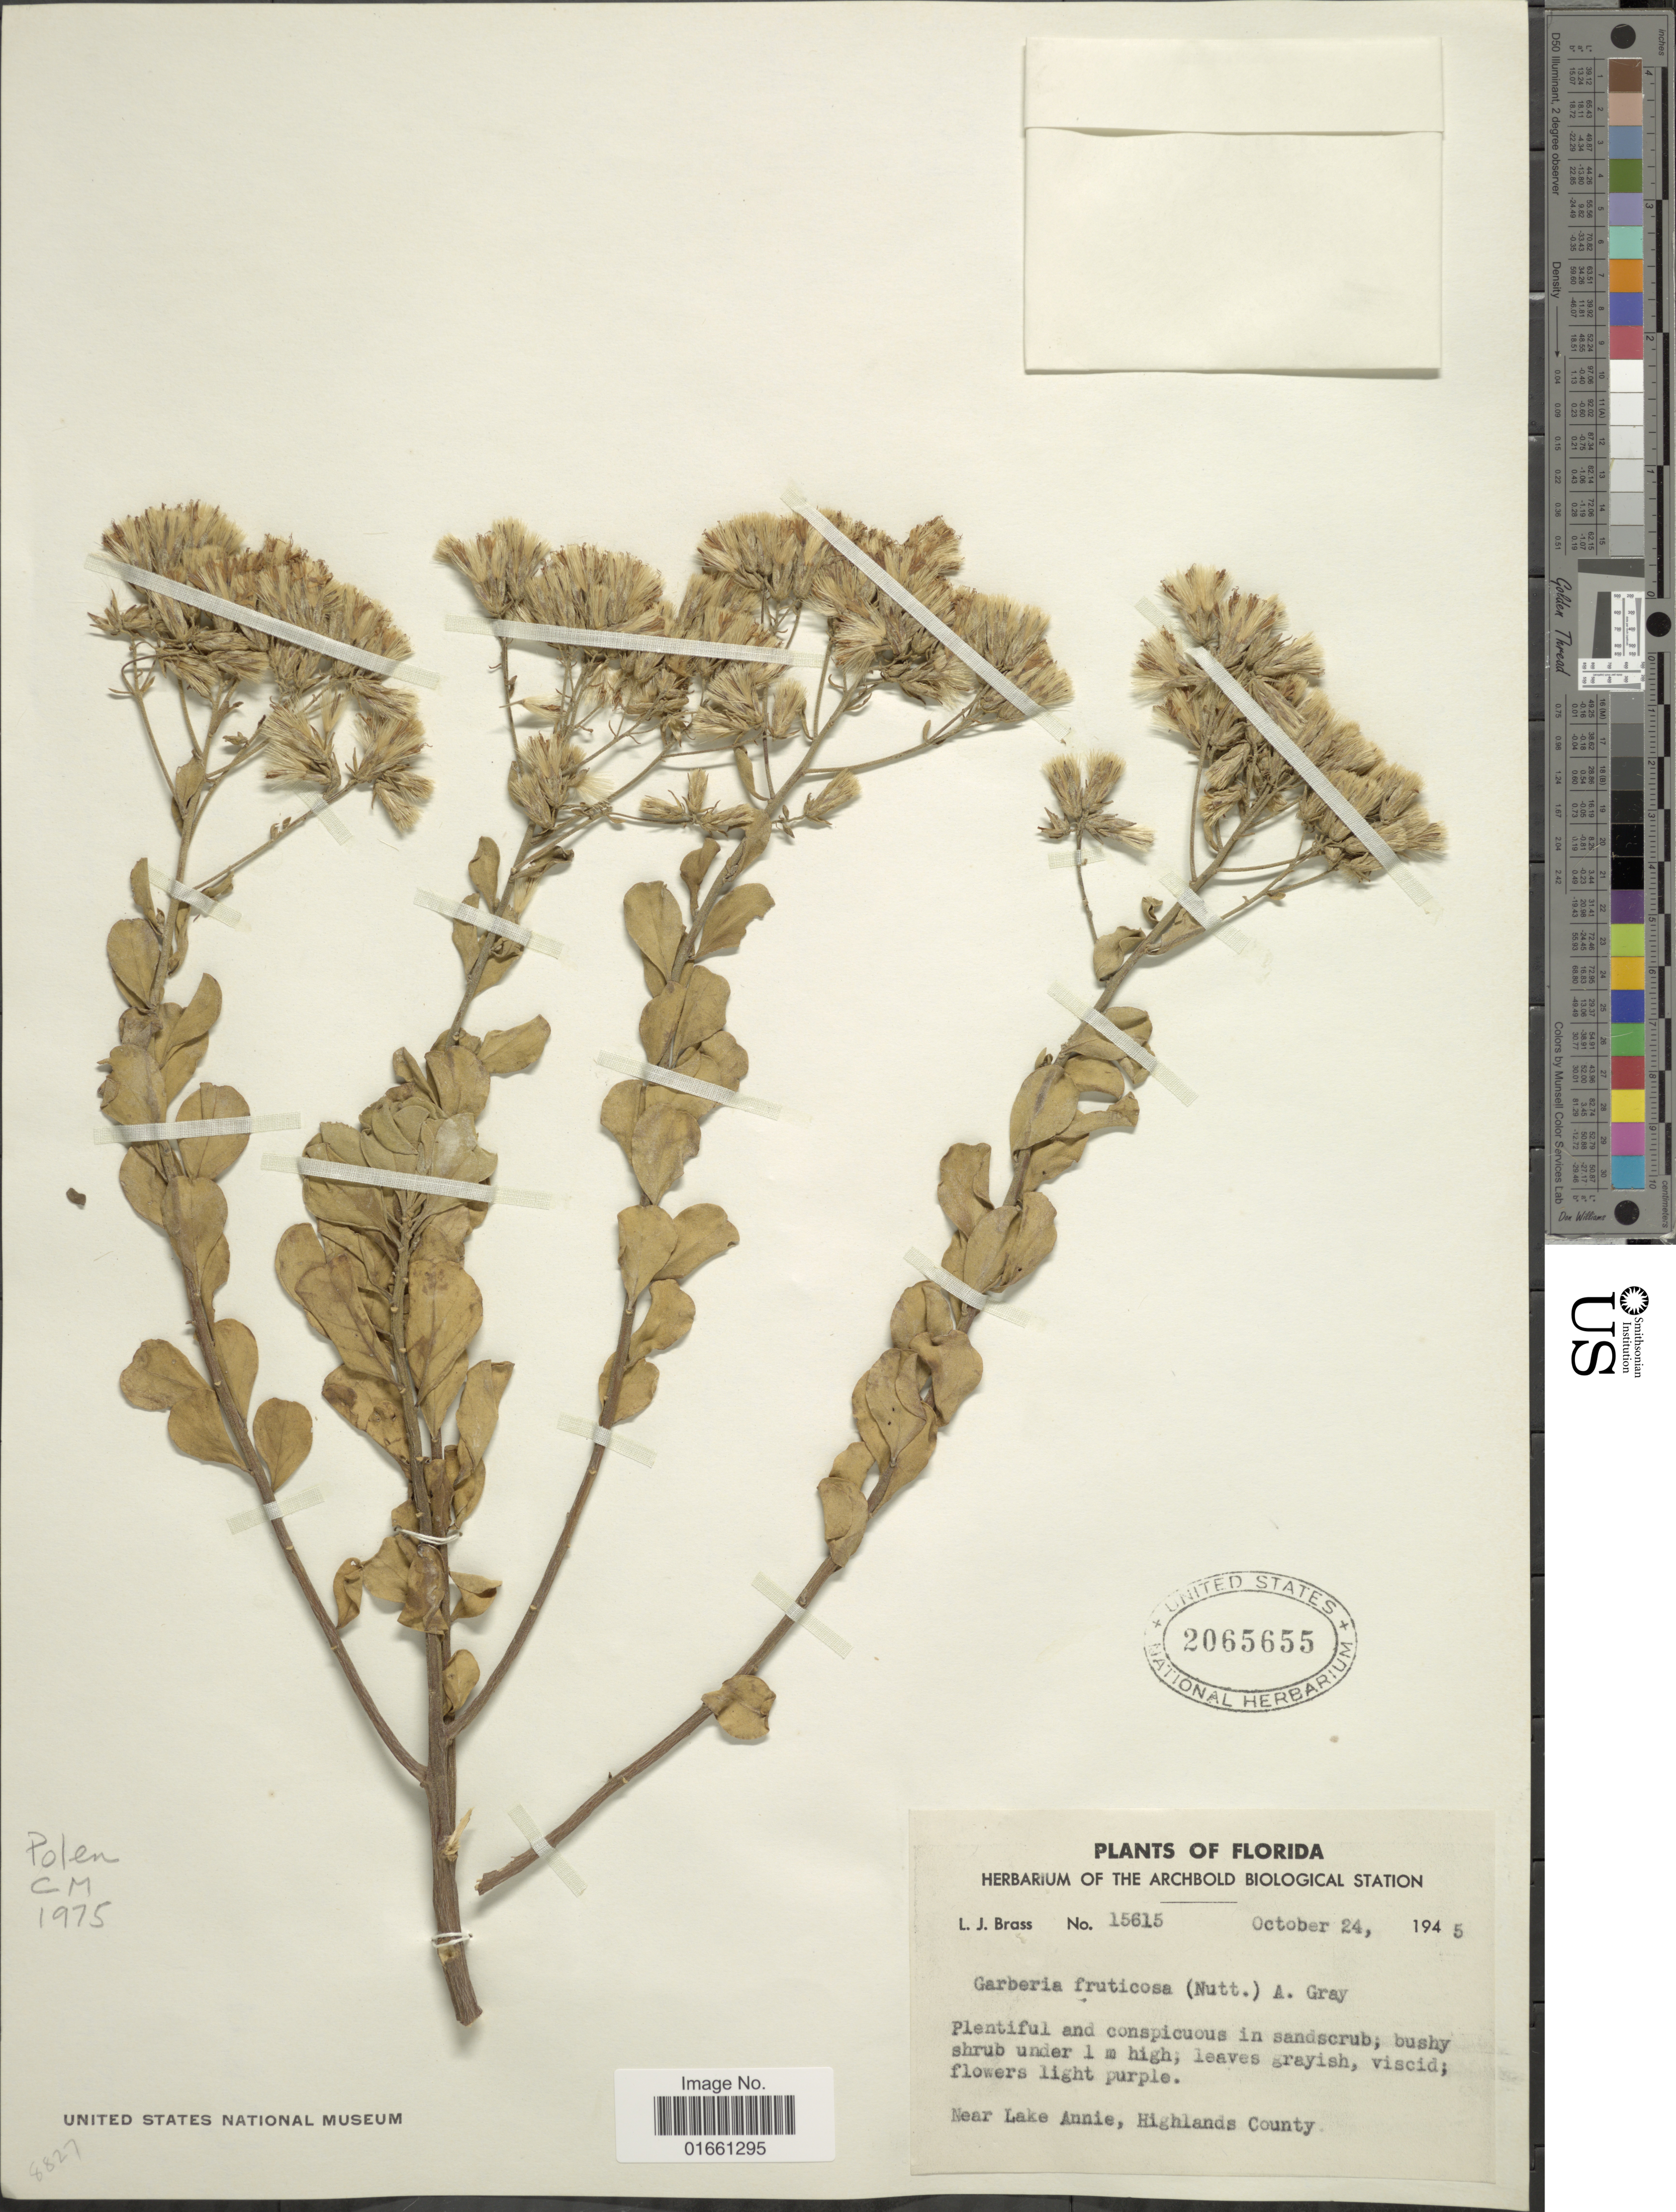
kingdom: Plantae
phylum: Tracheophyta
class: Magnoliopsida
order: Asterales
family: Asteraceae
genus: Garberia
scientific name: Garberia heterophylla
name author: (W. Bartram) Merr. & F. Harper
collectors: L. J. Brass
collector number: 15615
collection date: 1945-10-24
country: United States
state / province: Florida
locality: Near Lake Anni, Highlands County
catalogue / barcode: US 2065655